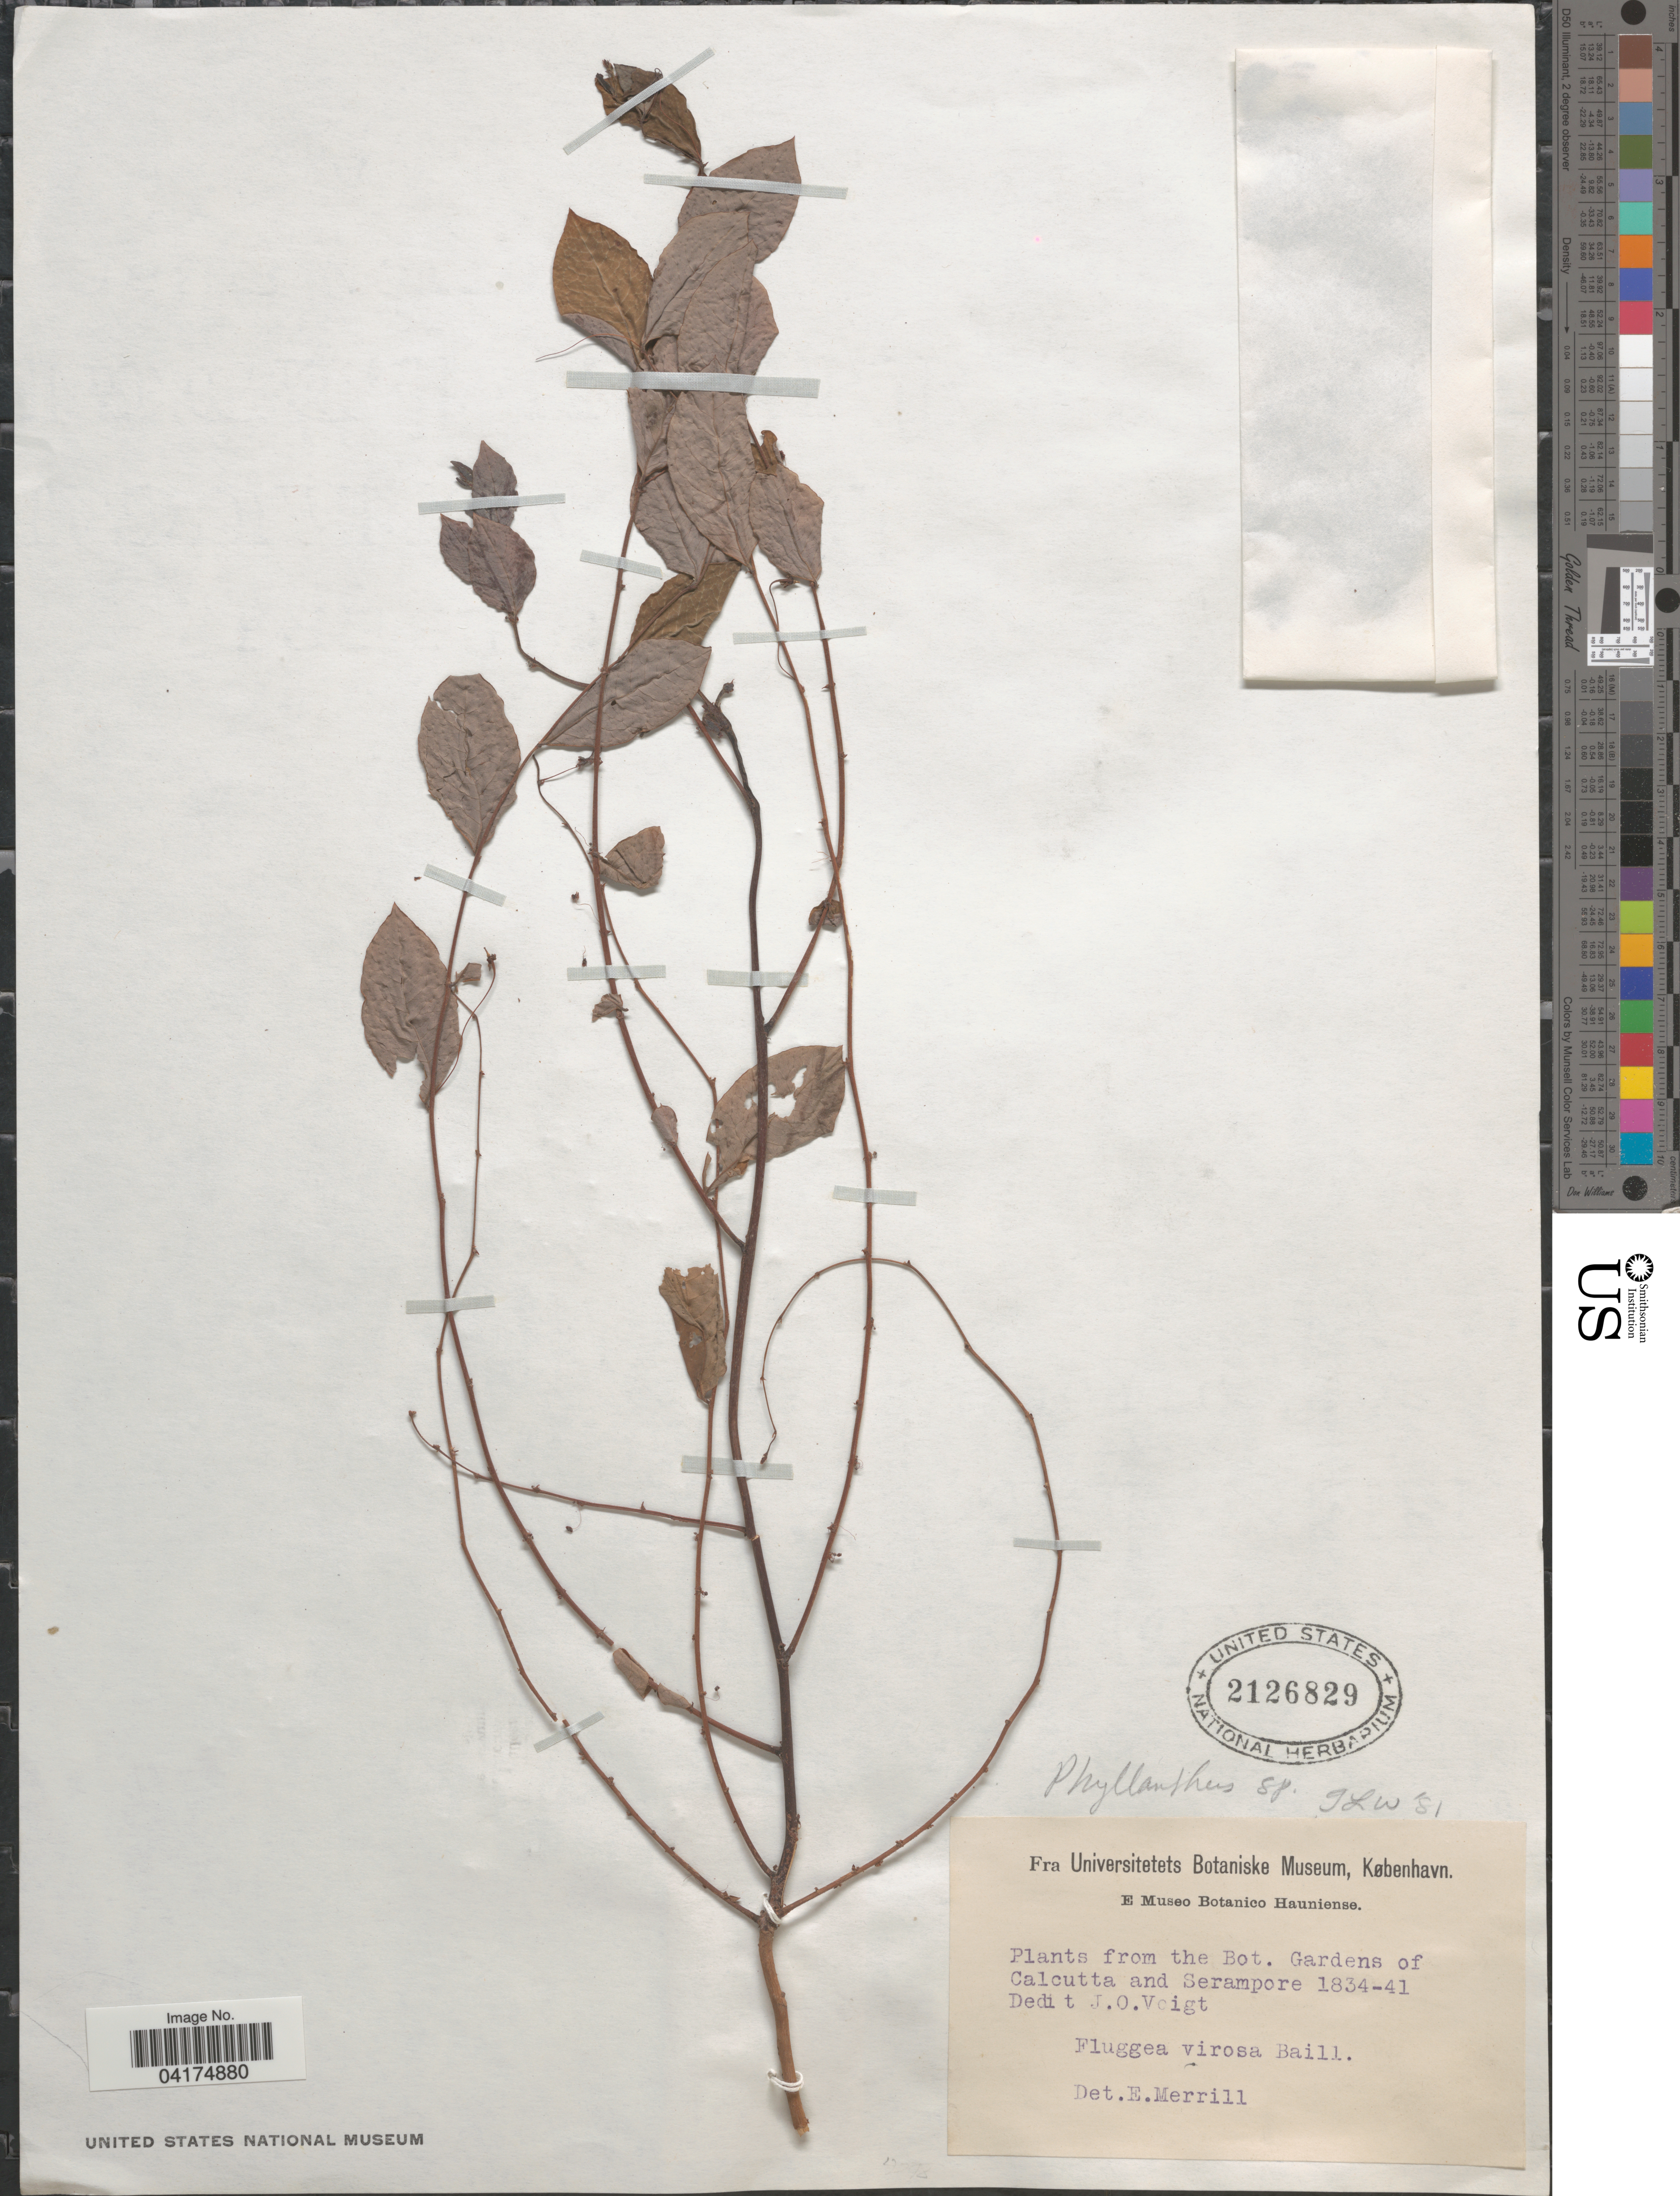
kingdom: Plantae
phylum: Tracheophyta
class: Magnoliopsida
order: Malpighiales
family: Phyllanthaceae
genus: Flueggea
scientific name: Flueggea virosa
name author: (Roxb.) Baill.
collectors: Fra Universitetets Botaniske Museum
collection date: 1834/1841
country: India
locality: The Bot. Gardens of Calcutta and Serampore.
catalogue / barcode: US 2126829